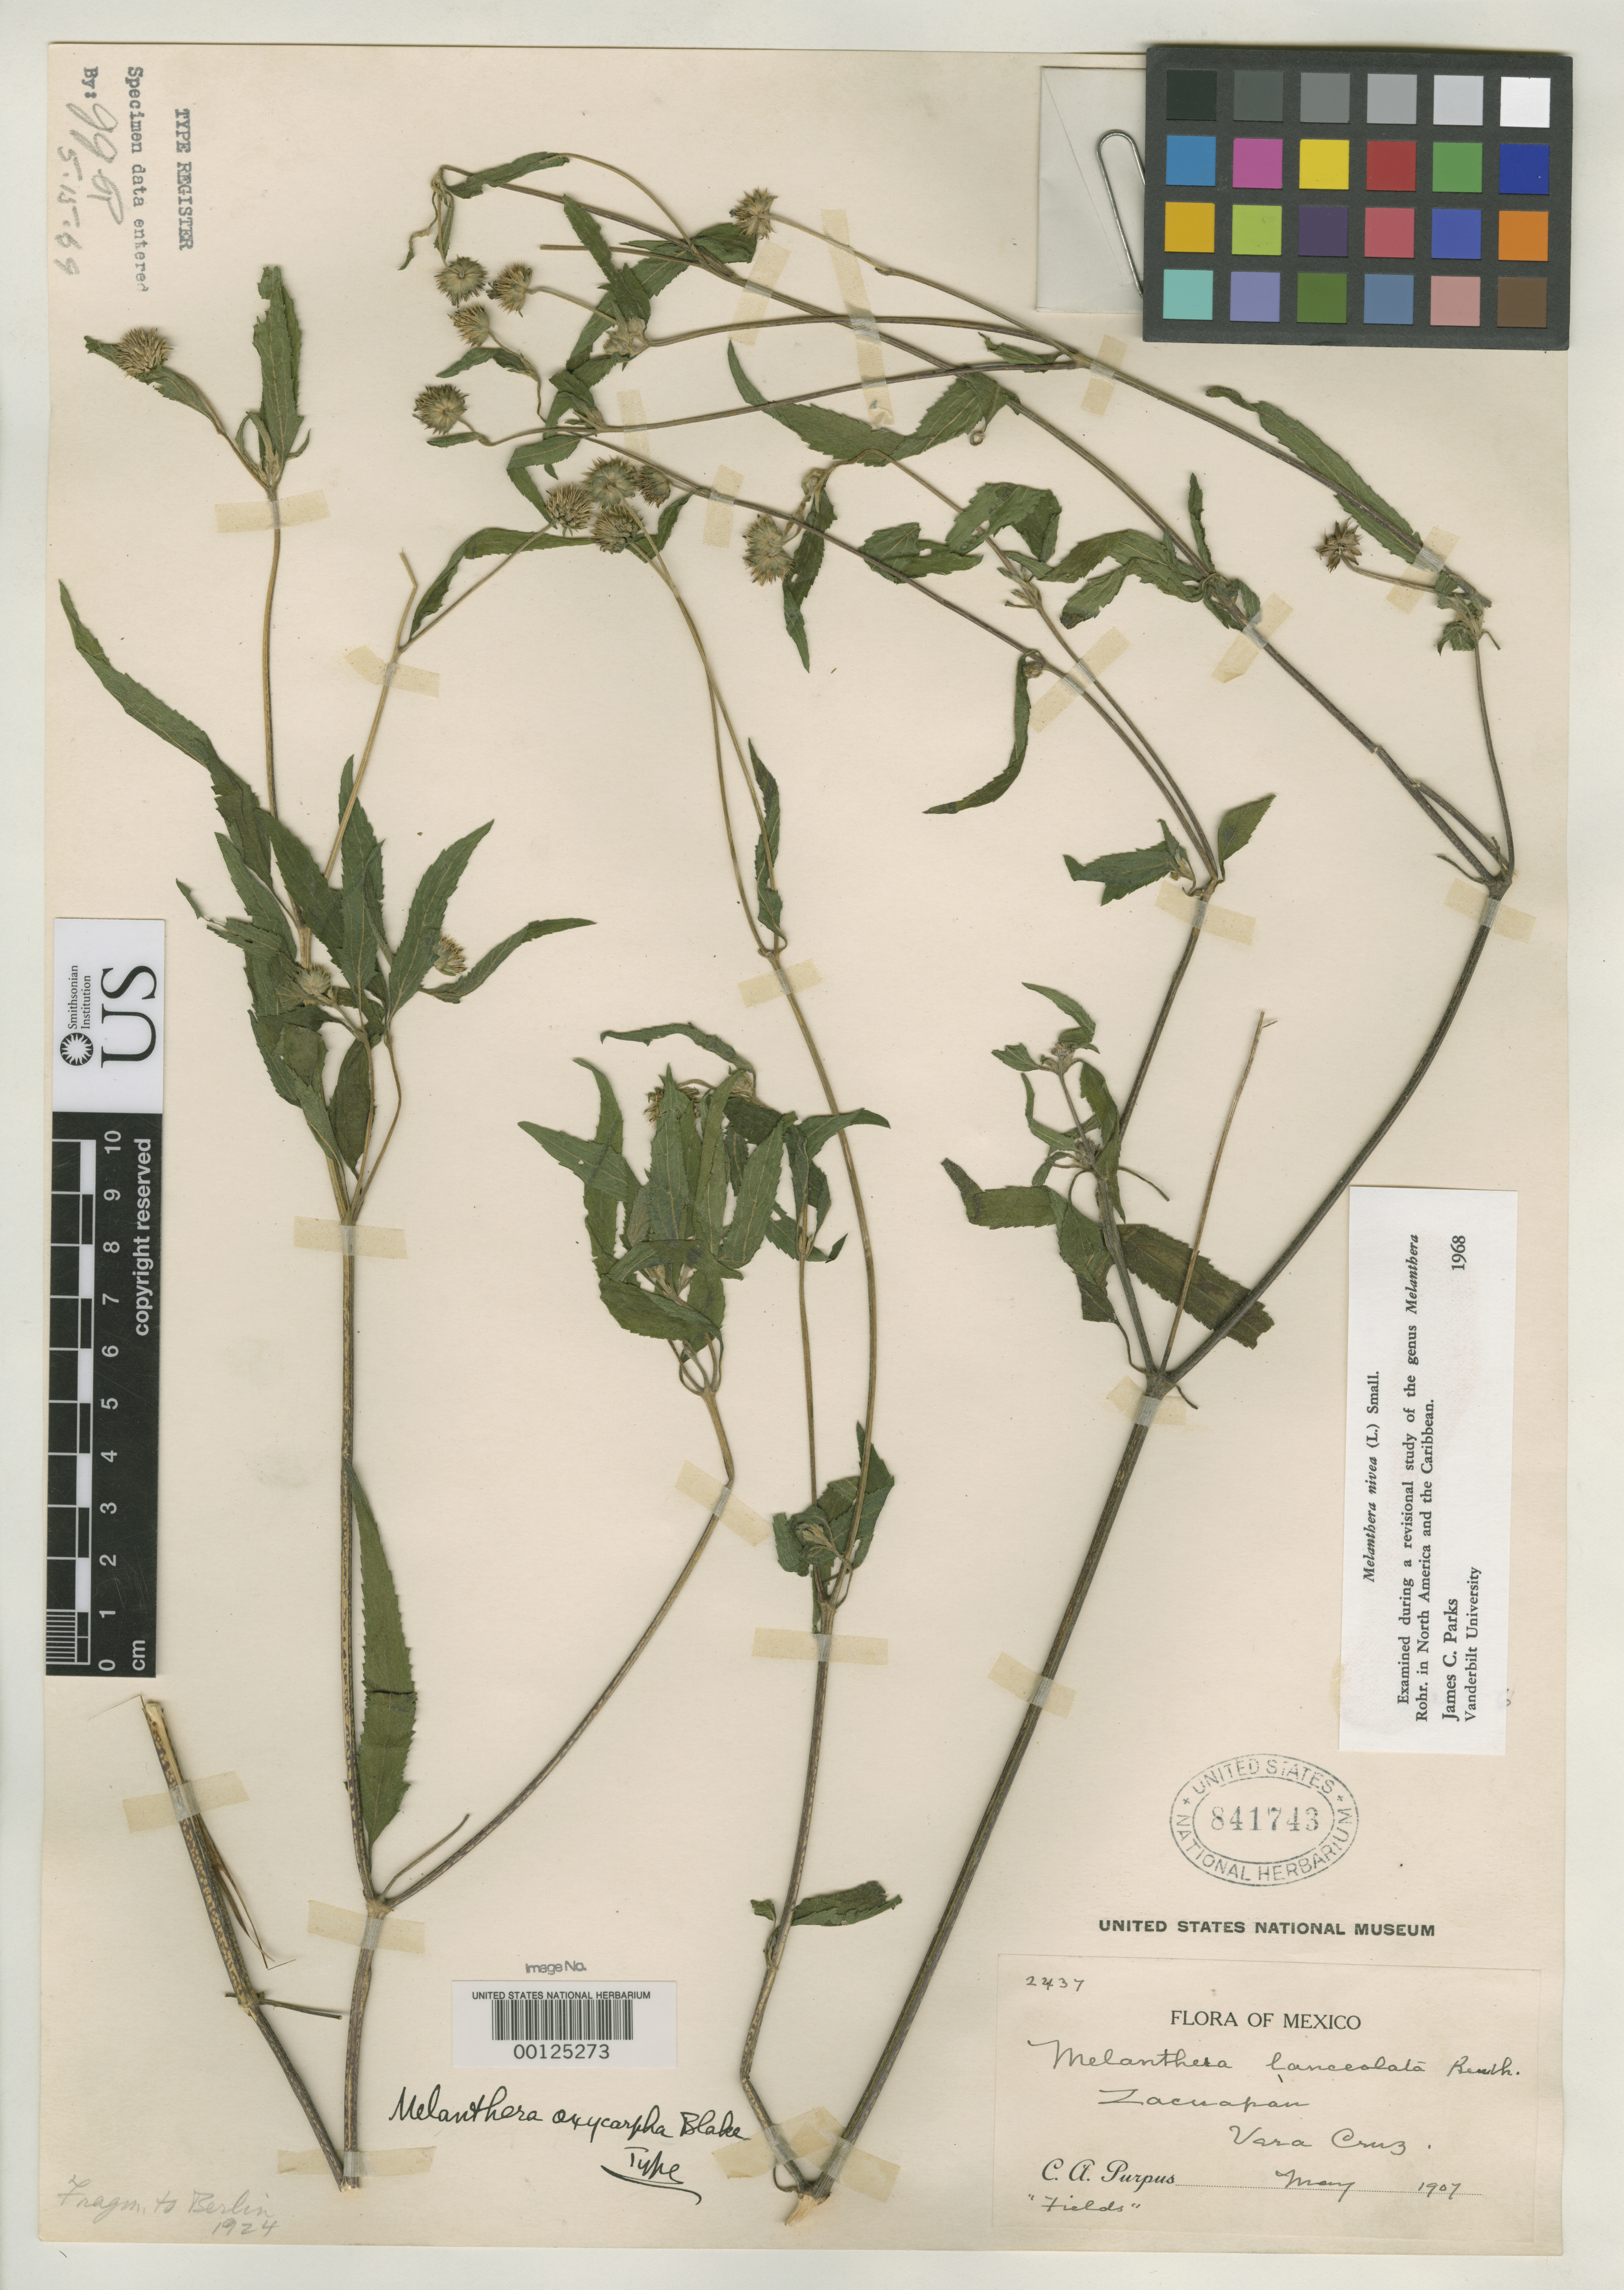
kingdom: Plantae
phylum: Tracheophyta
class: Magnoliopsida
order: Asterales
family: Asteraceae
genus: Melanthera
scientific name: Melanthera oxycarpha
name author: S.F. Blake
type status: Holotype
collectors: C. A. Purpus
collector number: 2437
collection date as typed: May 1907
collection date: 1907-05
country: Mexico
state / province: Veracruz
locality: Zacuapan.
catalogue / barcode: US 841743